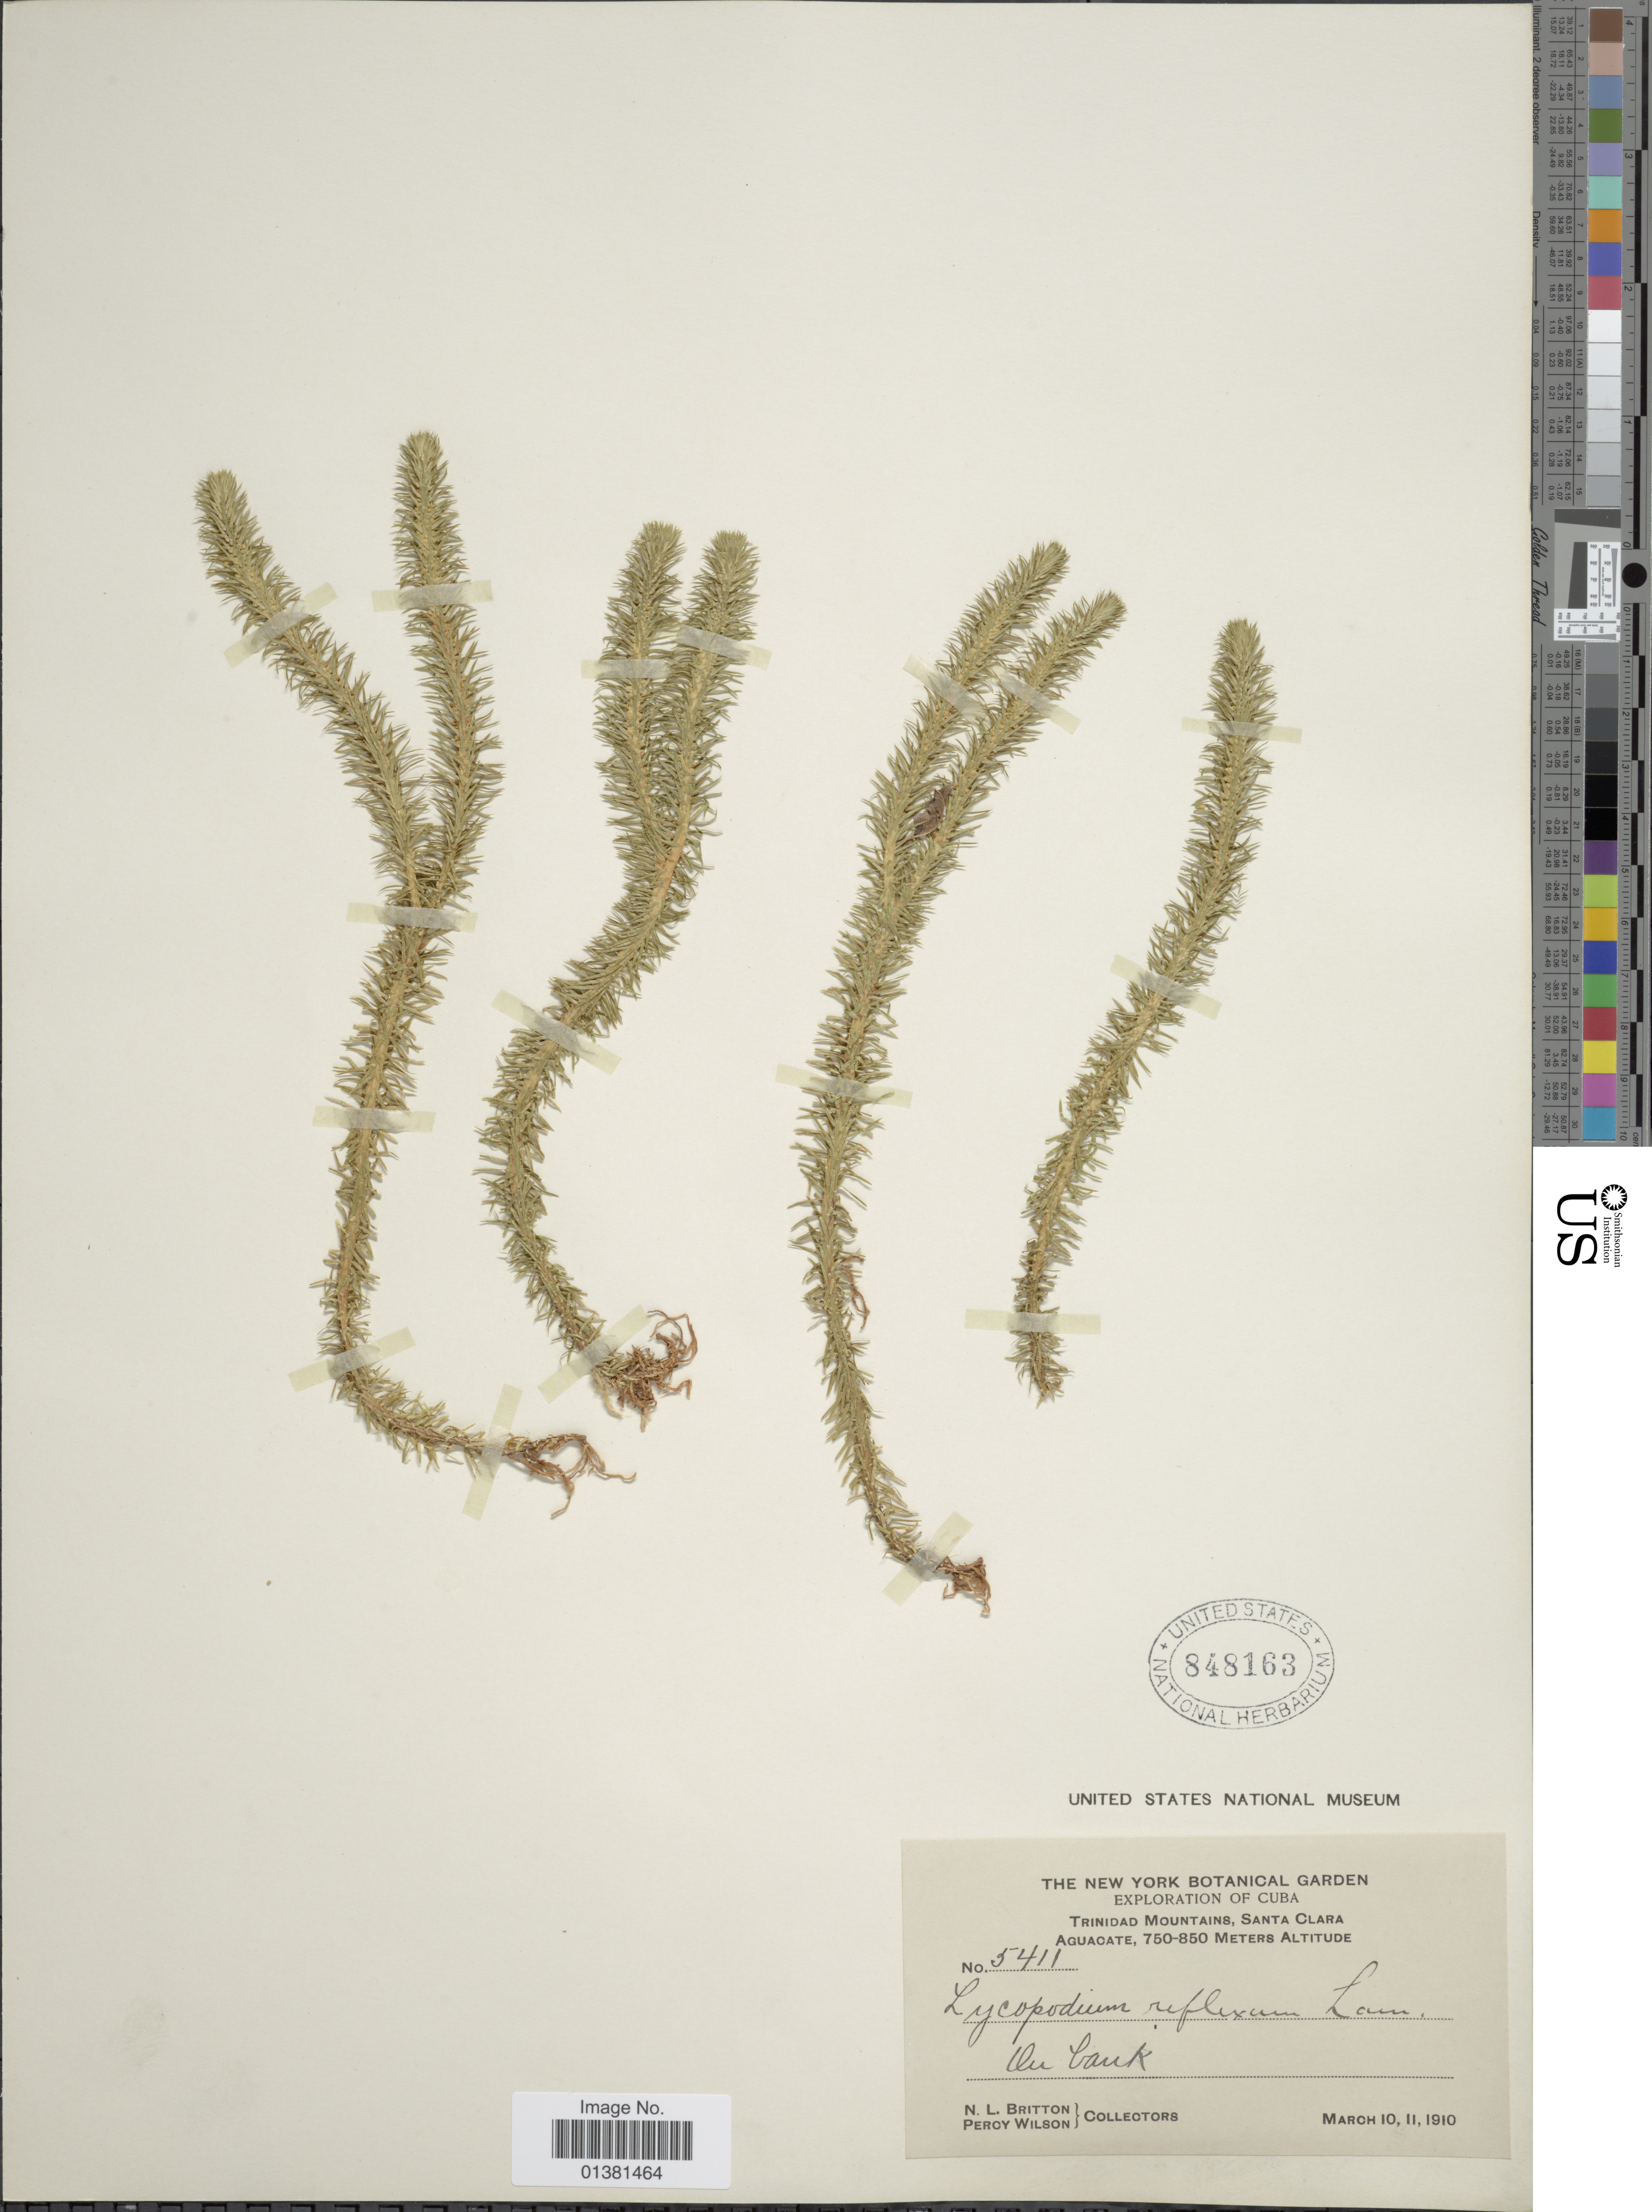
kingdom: Plantae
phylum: Tracheophyta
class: Lycopodiopsida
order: Lycopodiales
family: Lycopodiaceae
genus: Phlegmariurus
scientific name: Phlegmariurus reflexus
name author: (Lam.) B. Øllg.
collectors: N. Britton & P. Wilson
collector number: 5411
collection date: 1910-03-10/1910-03-11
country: Cuba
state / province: Las Villas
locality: Trinidad Mountains, Aguacate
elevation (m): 750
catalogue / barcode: US 848163